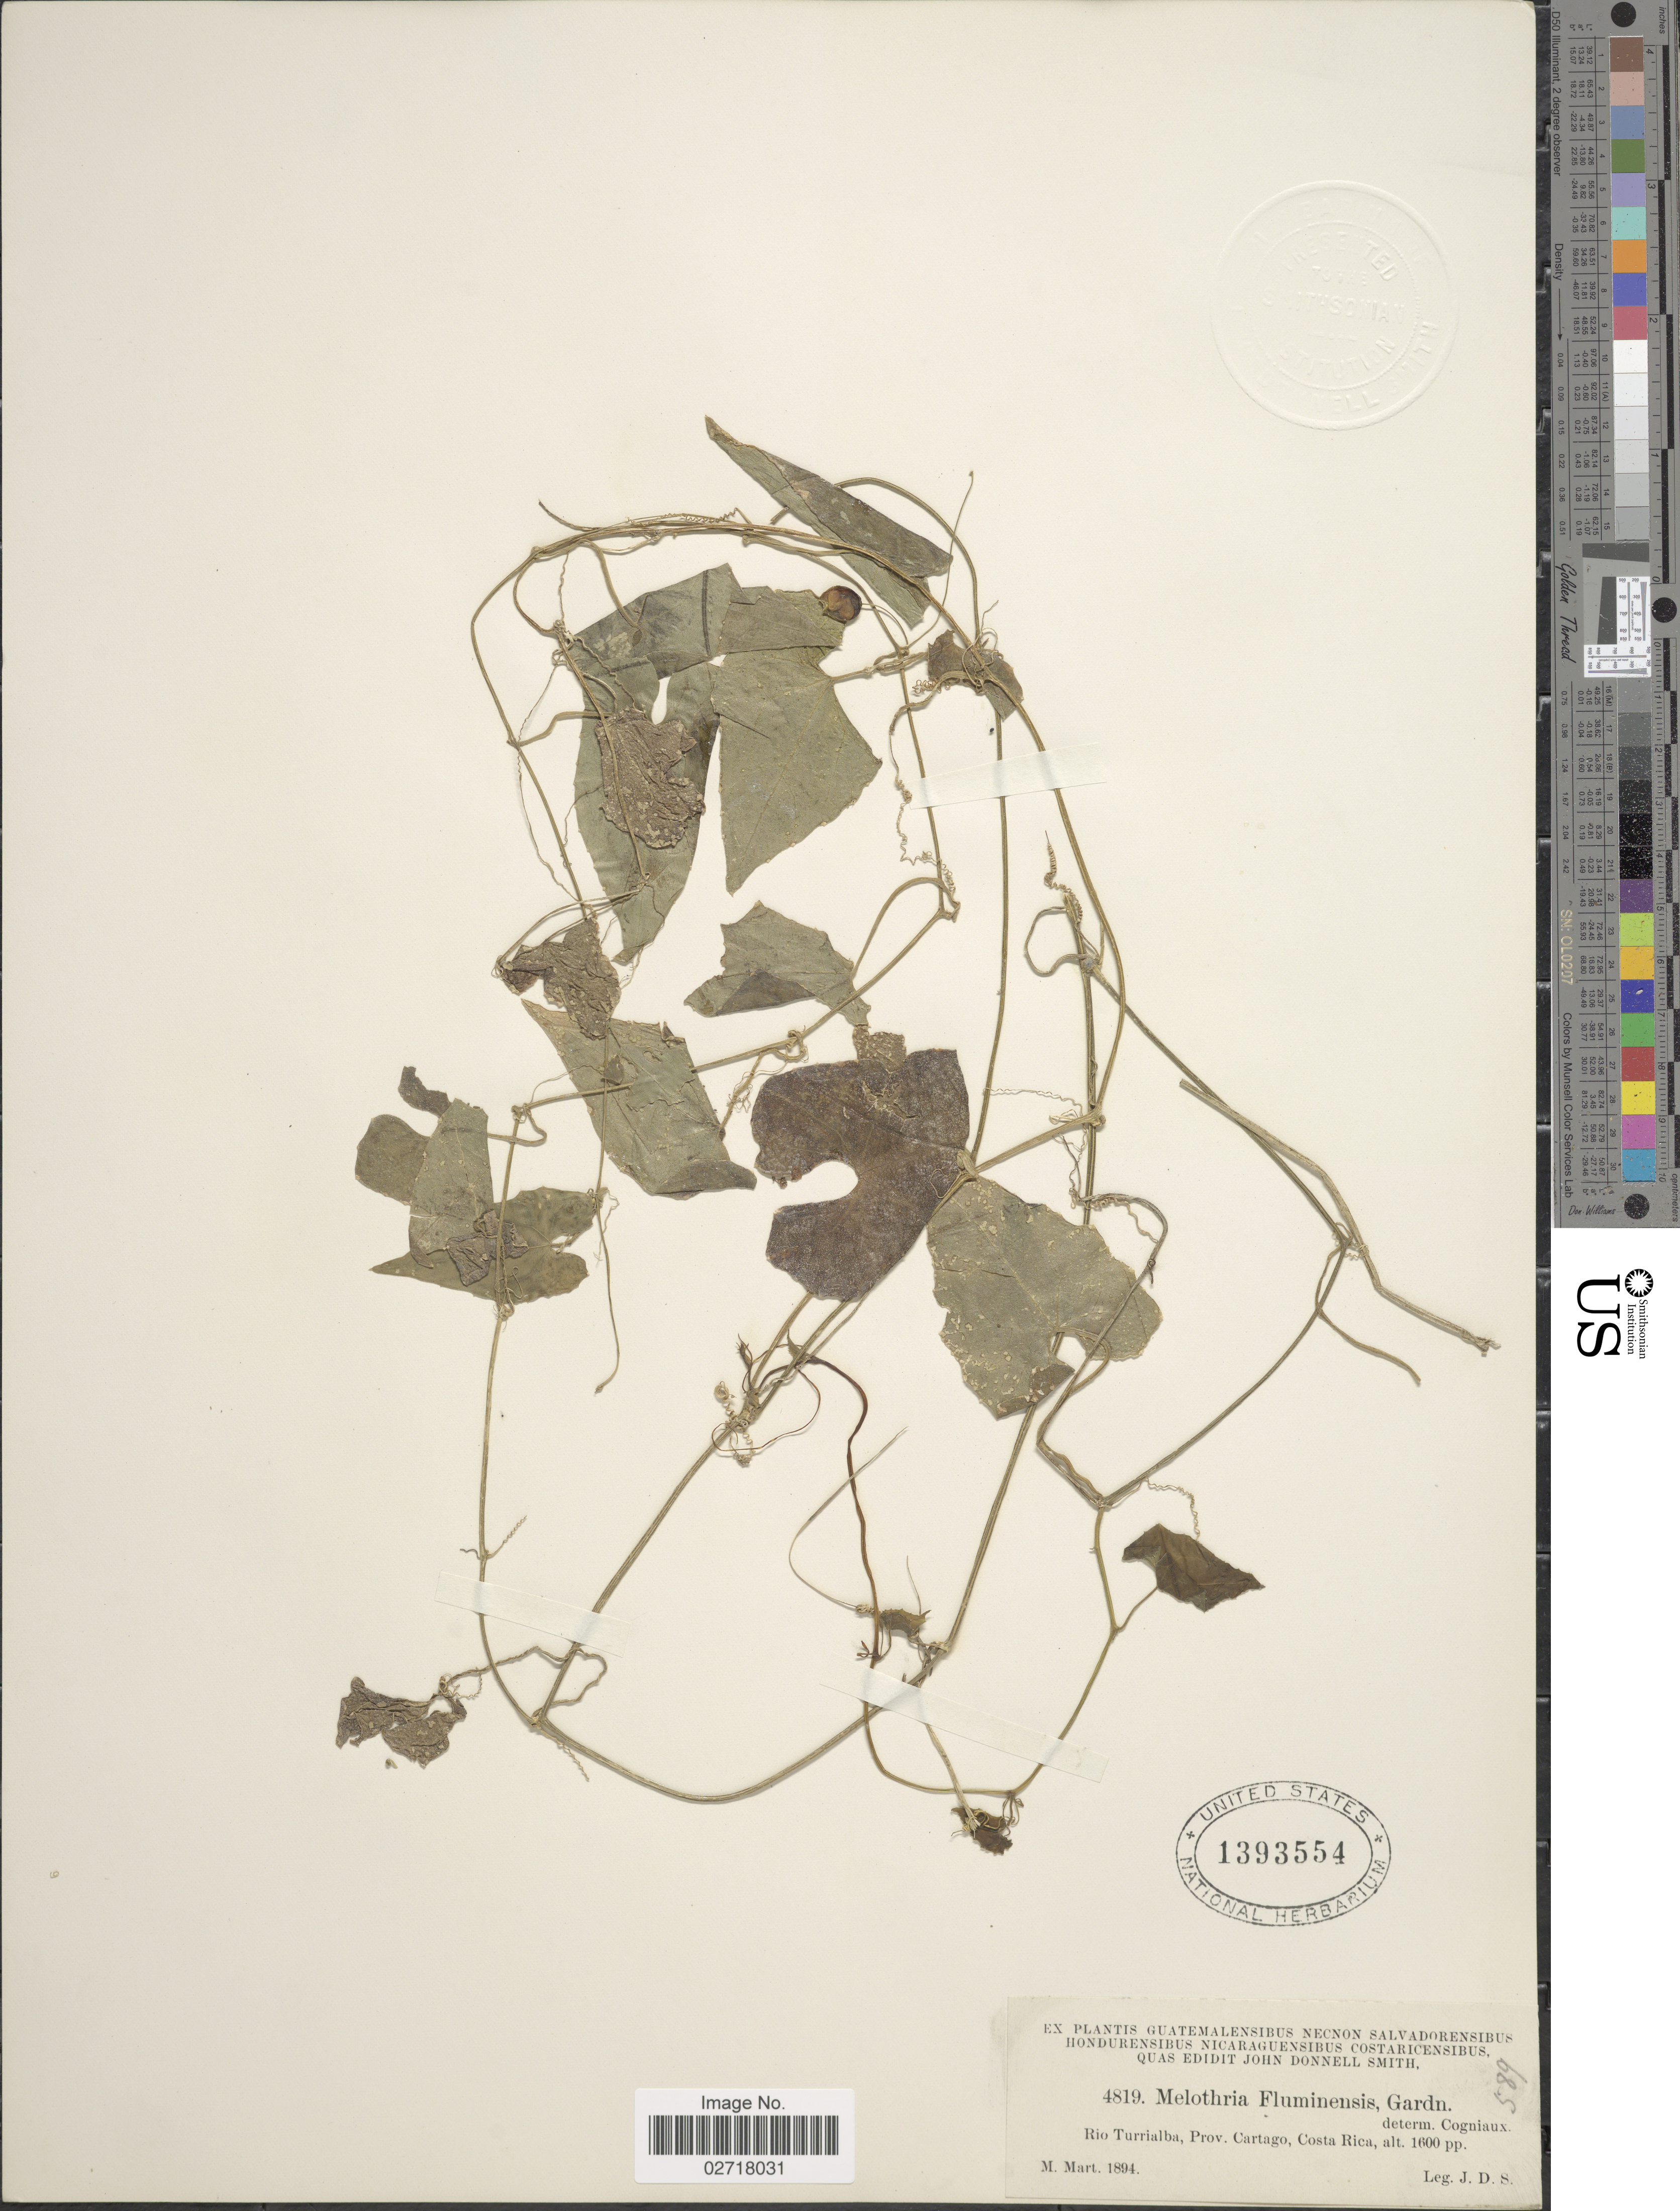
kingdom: Plantae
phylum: Tracheophyta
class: Magnoliopsida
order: Cucurbitales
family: Cucurbitaceae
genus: Melothria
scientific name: Melothria pendula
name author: L.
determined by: U.S. National Herbarium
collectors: J. Donnell Smith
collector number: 4819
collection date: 1894-03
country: Costa Rica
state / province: Cartago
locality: Rio Turrialba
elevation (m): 488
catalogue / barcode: US 1393554